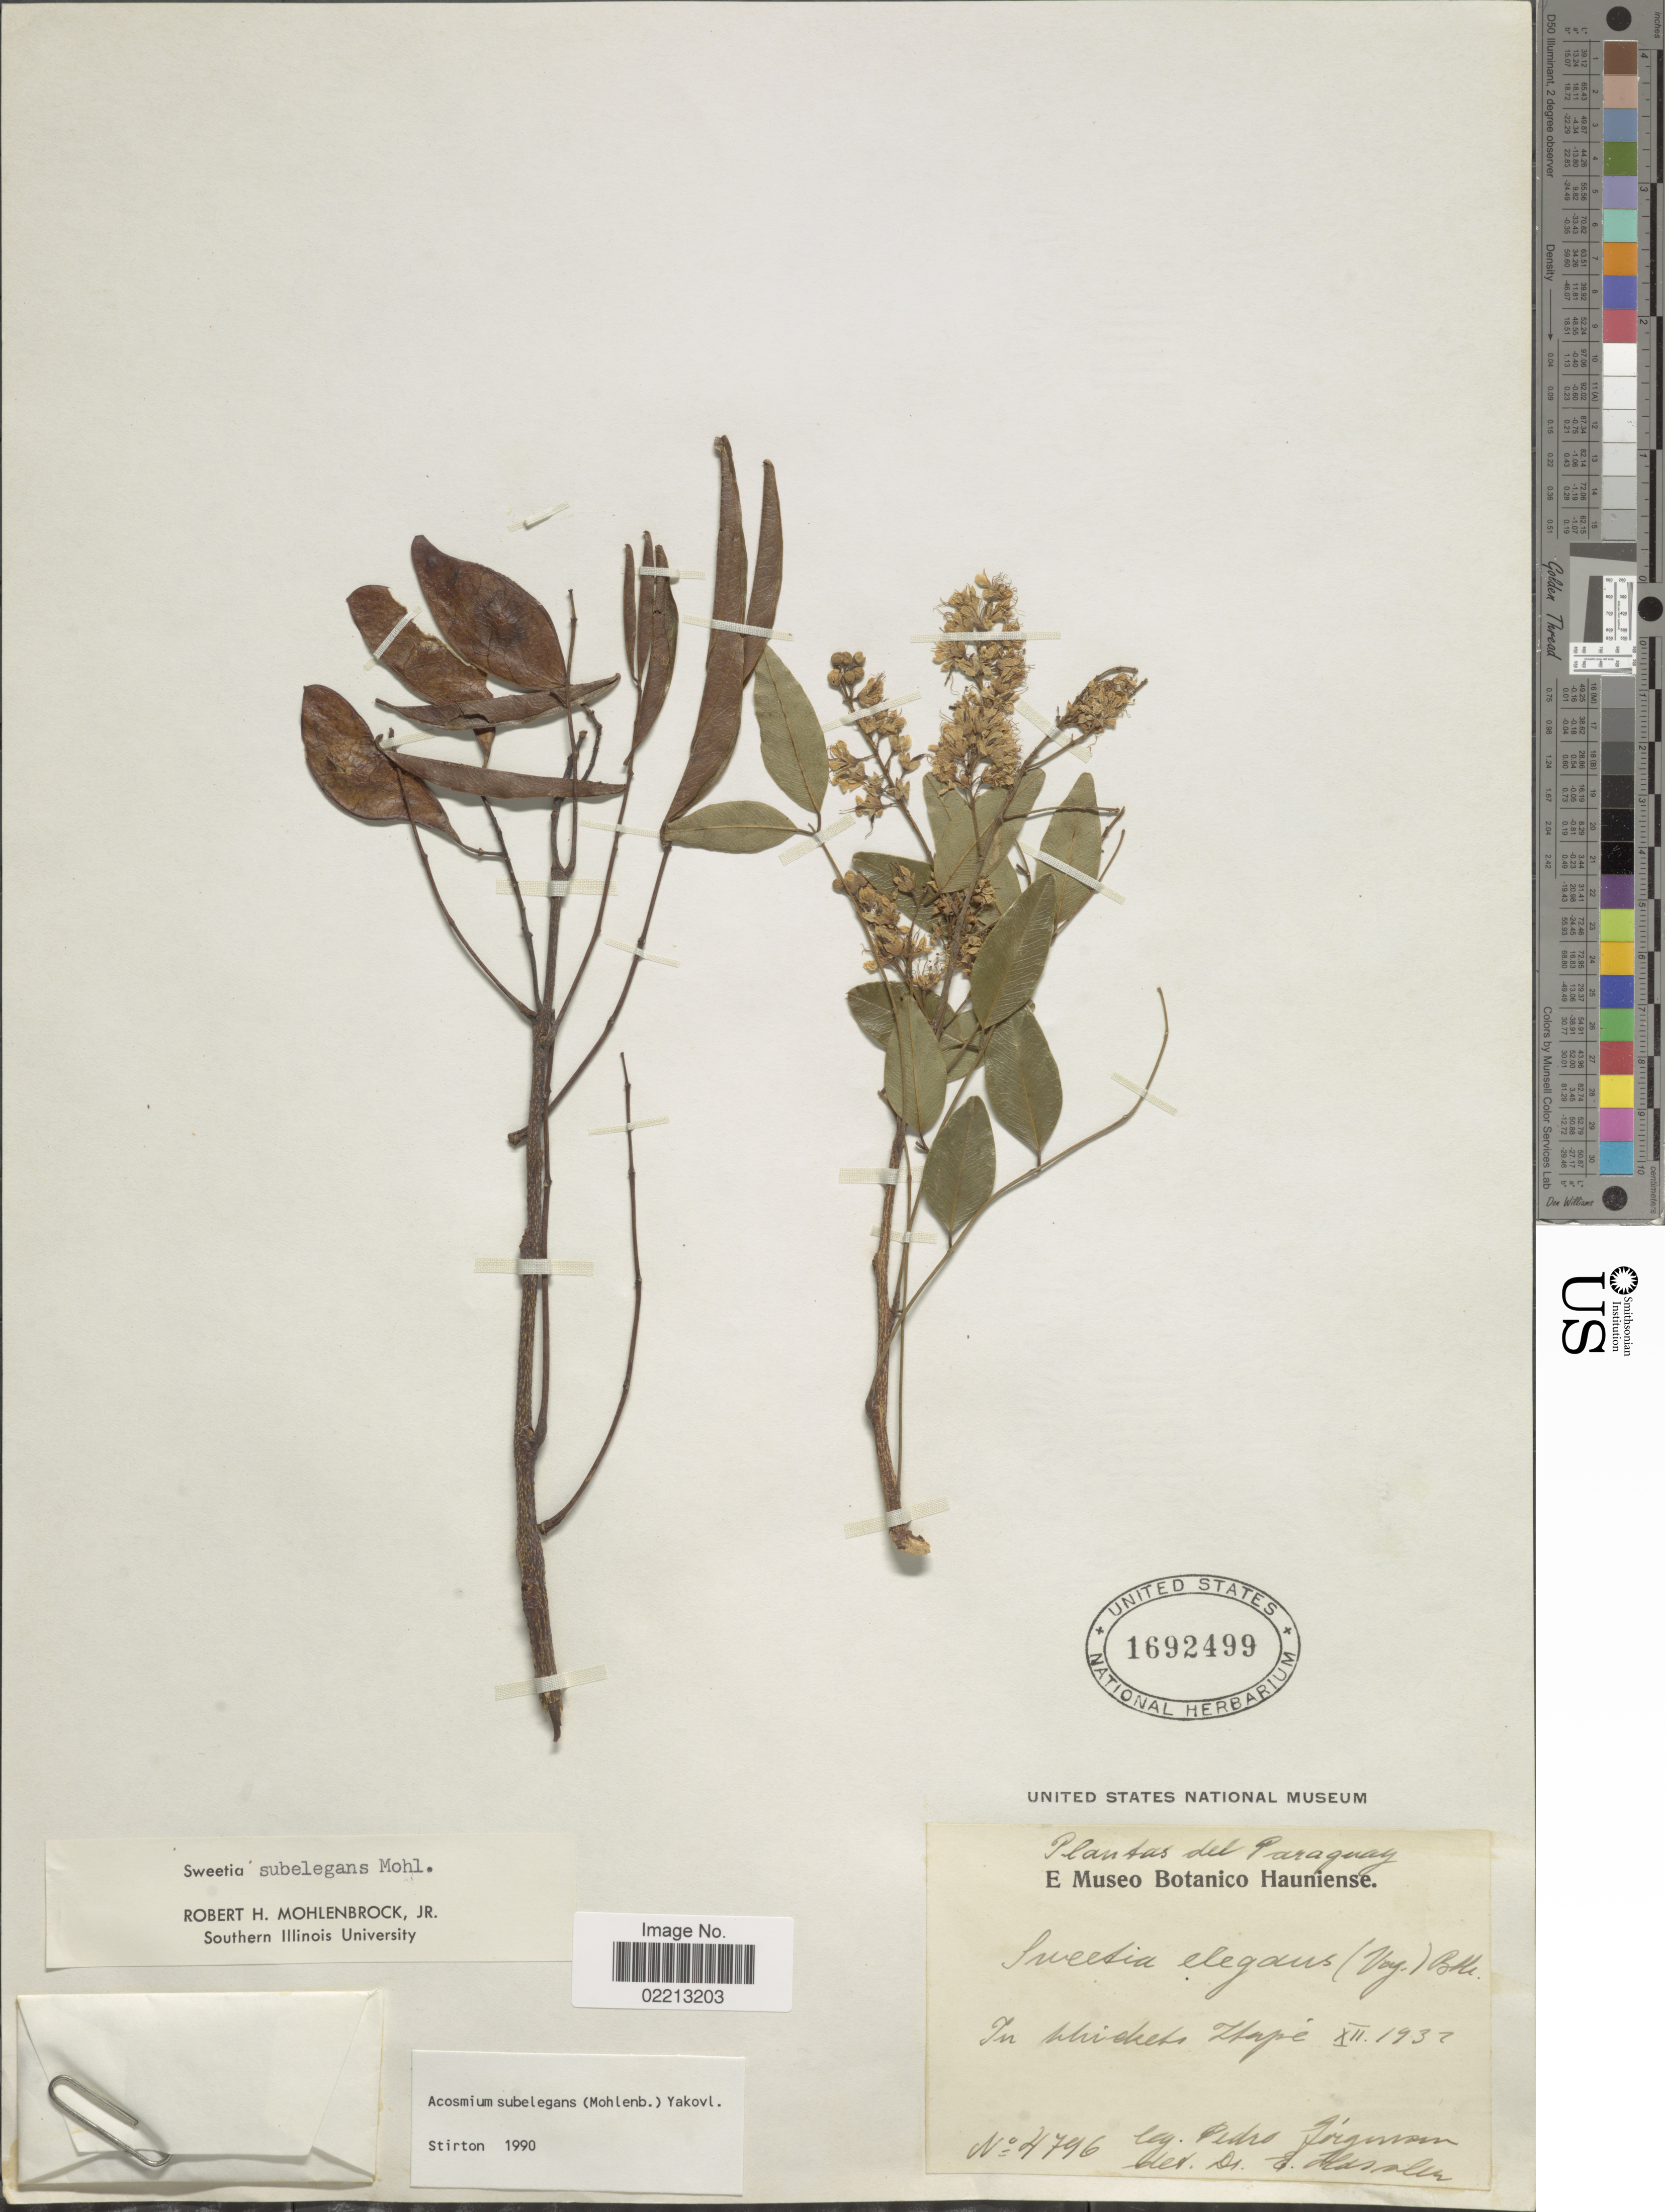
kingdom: Plantae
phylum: Tracheophyta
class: Magnoliopsida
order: Fabales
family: Fabaceae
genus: Acosmium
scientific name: Acosmium subelegans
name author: (Mohlenbr.) Yakovlev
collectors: P. Jörgensen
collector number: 4796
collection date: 1932-12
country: Paraguay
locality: In thickets Itape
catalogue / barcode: US 1692499